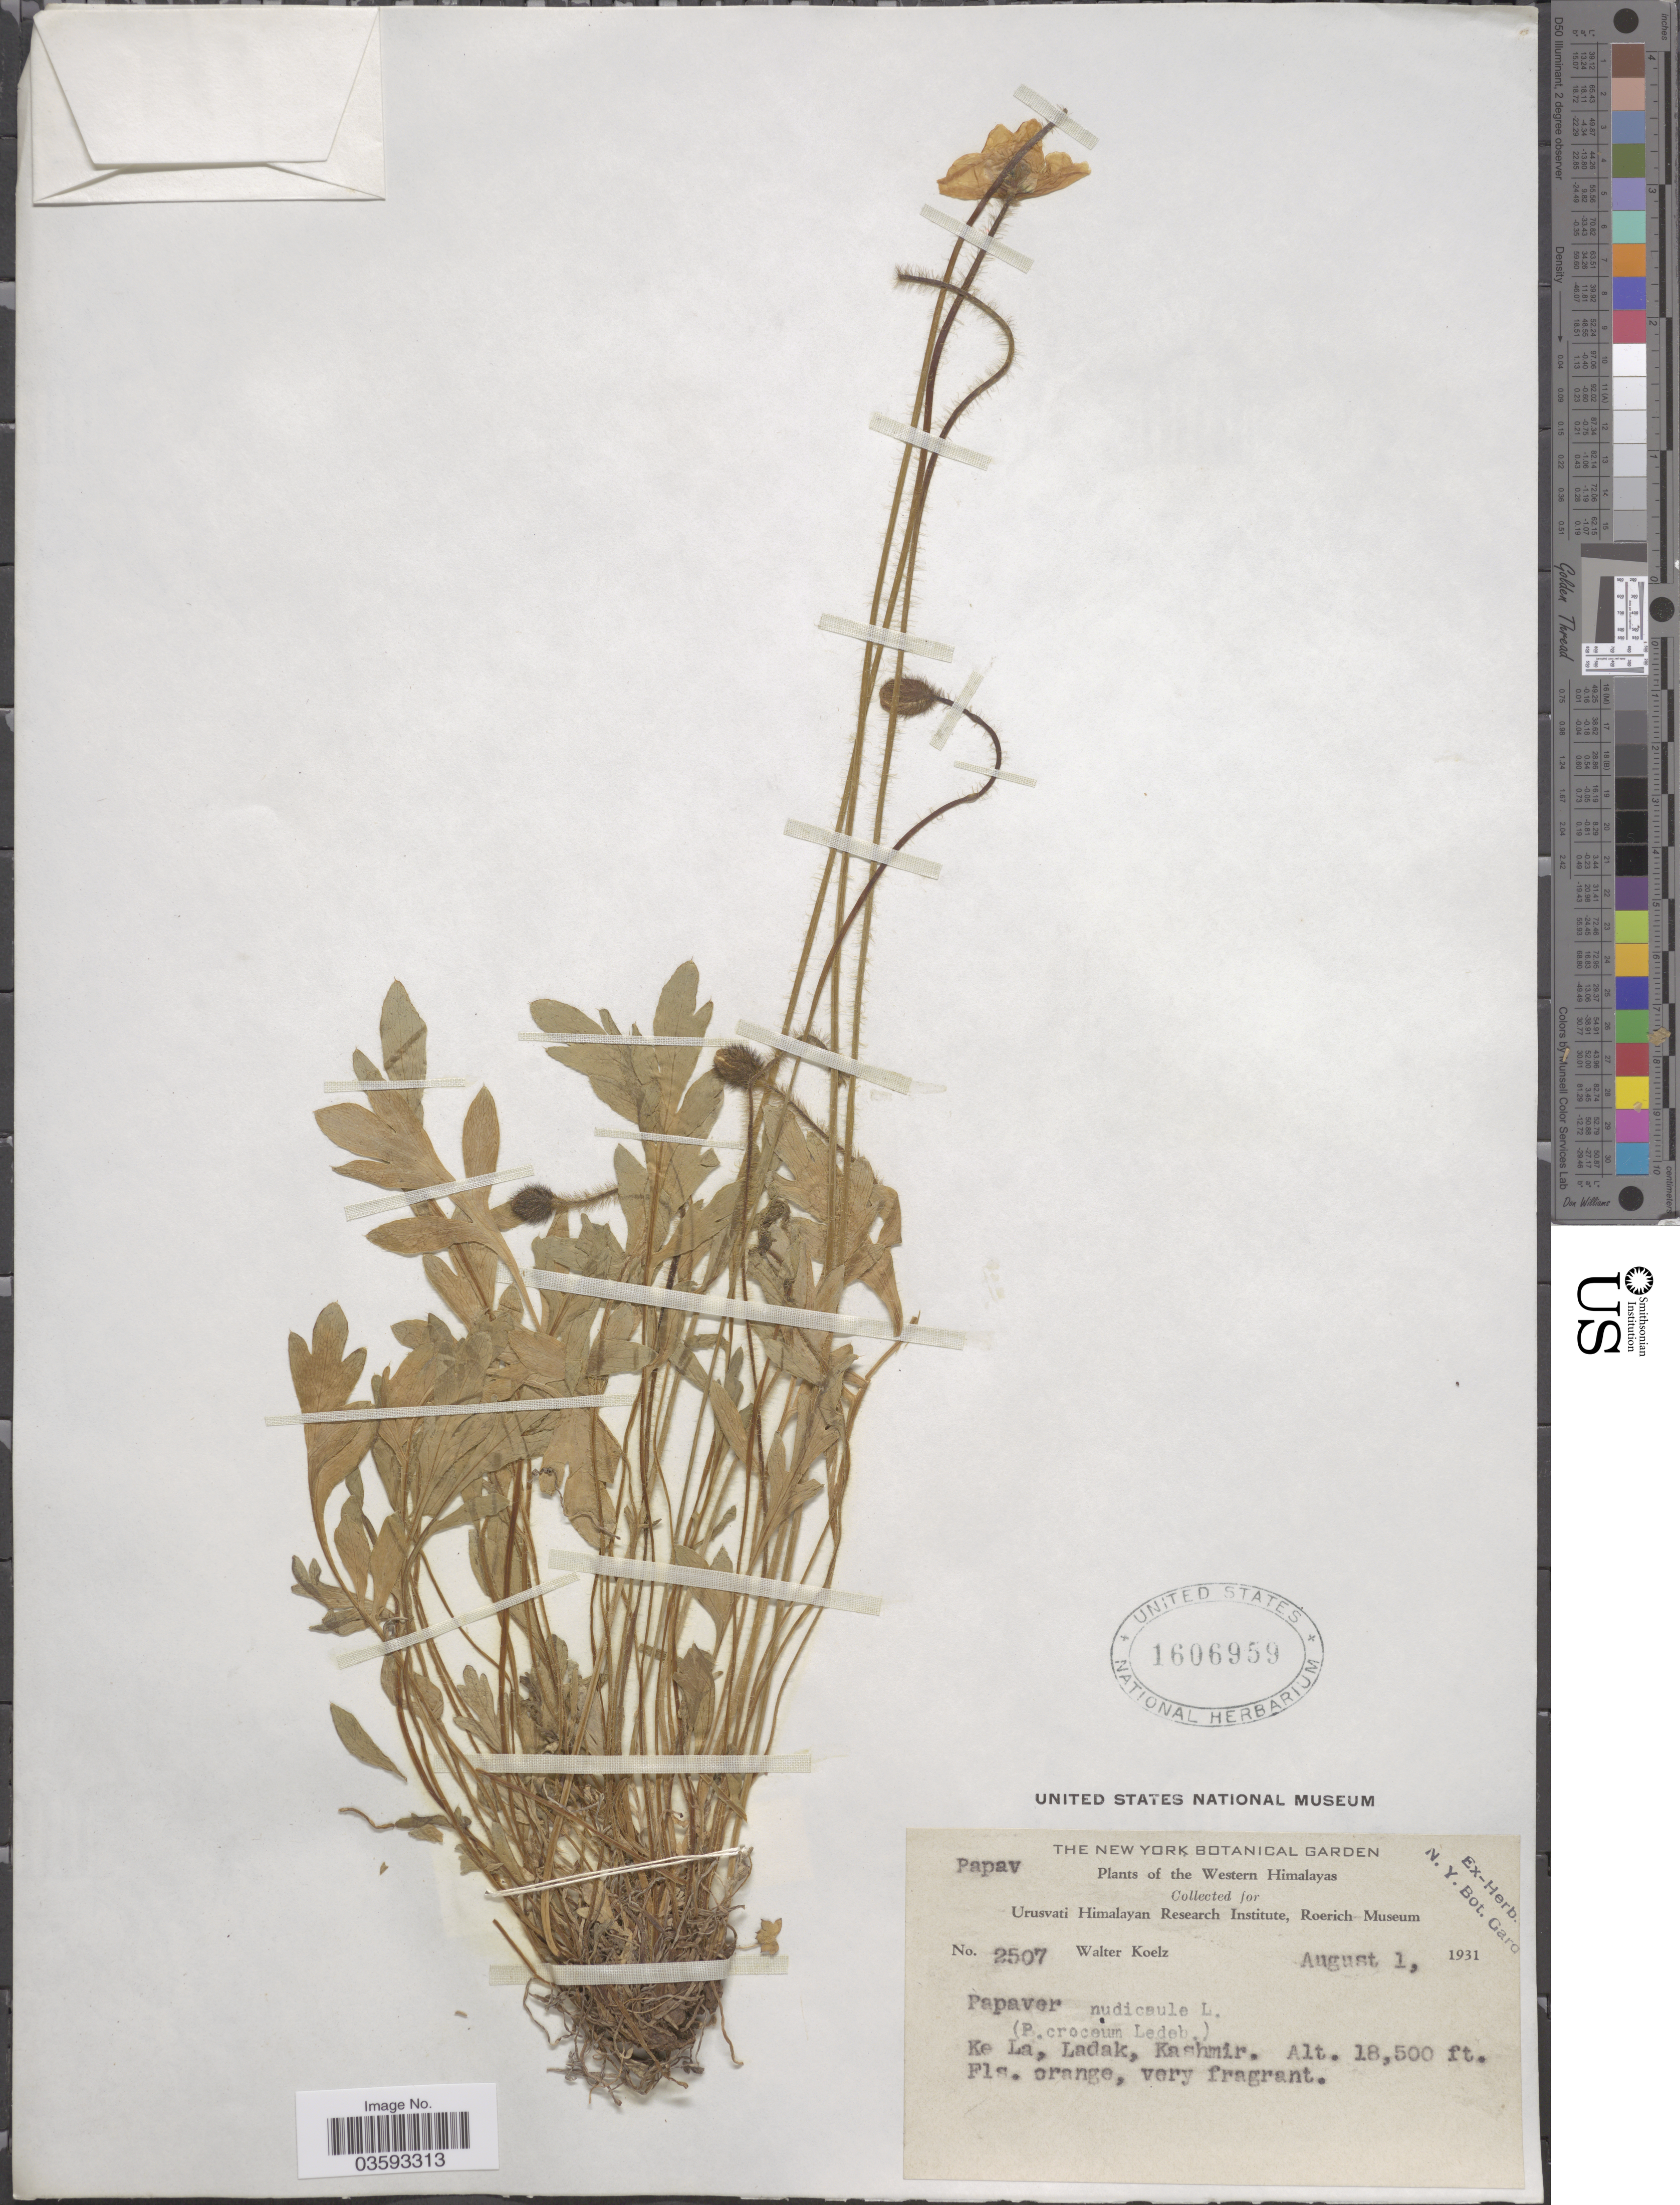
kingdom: Plantae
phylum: Tracheophyta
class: Magnoliopsida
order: Ranunculales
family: Papaveraceae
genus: Papaver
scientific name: Papaver nudicaule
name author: L.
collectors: W. N. Koelz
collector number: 2507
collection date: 1931-08-01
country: India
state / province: Ladakh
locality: Western Himalayas. Ke La, Ladak, Kashmir.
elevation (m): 5639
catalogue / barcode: US 1606959